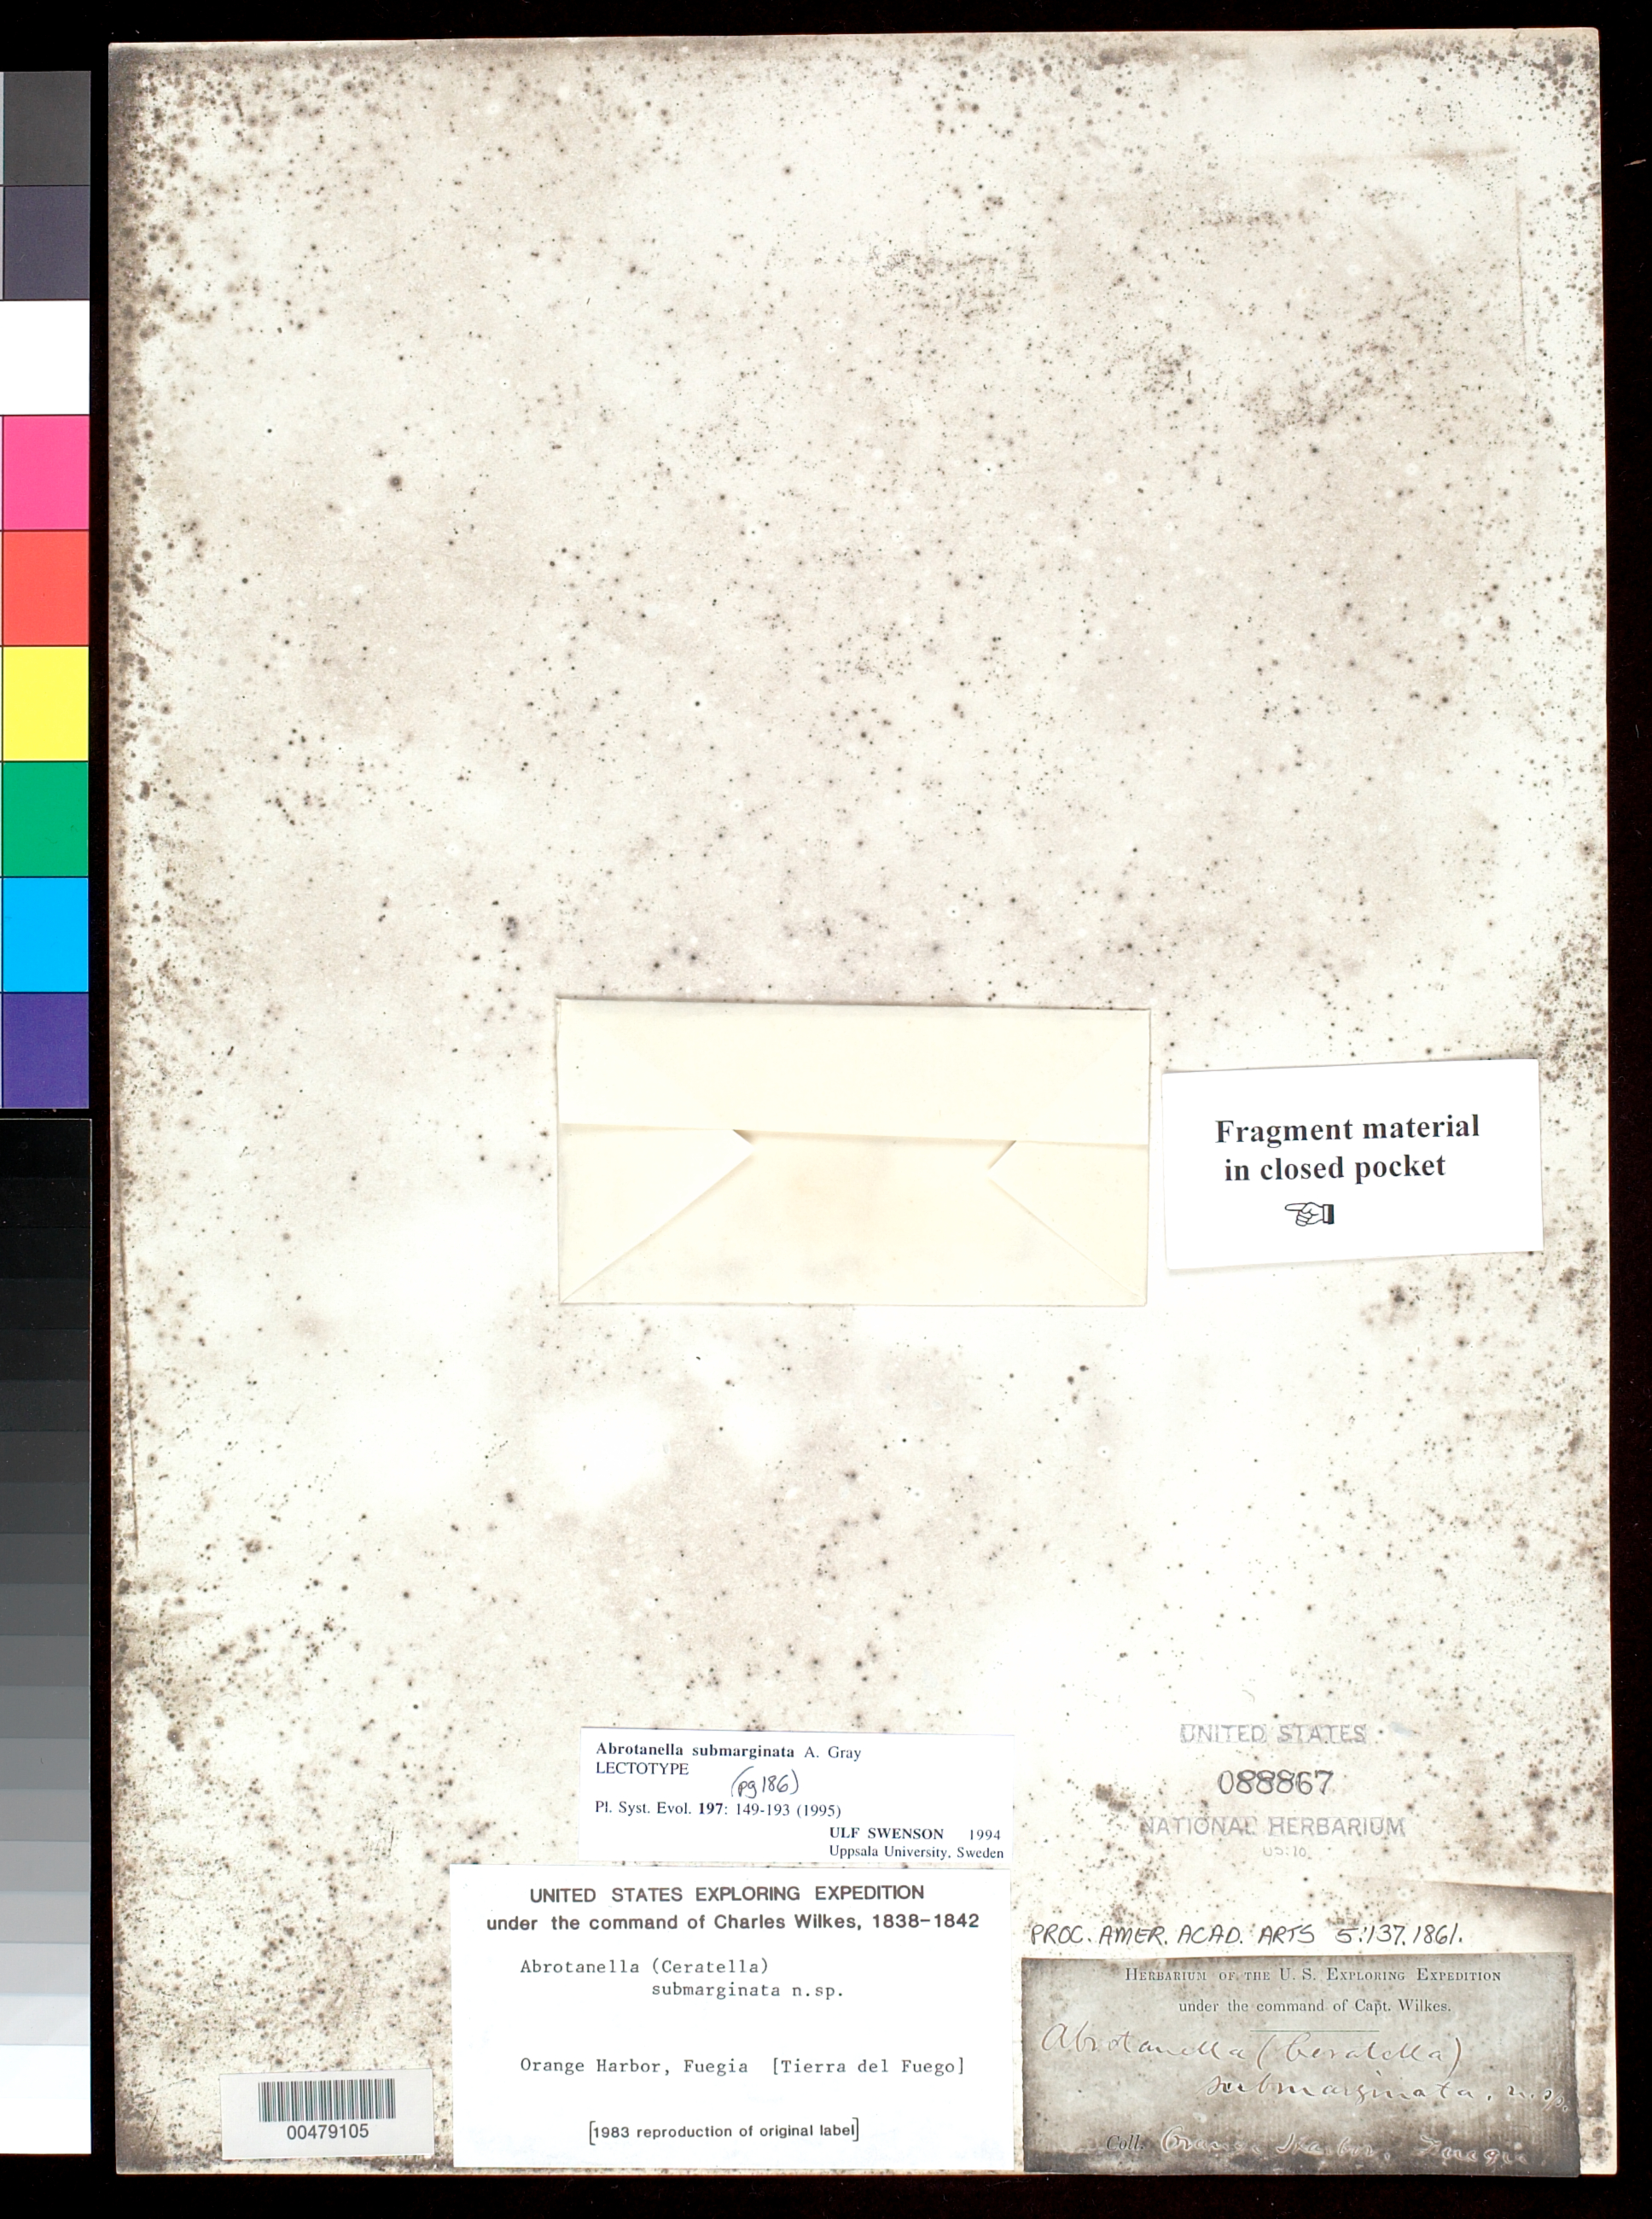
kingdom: Plantae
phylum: Tracheophyta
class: Magnoliopsida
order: Asterales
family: Asteraceae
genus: Abrotanella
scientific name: Abrotanella submarginata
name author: A. Gray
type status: Lectotype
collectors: Wilkes Explor. Exped.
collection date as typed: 1838 to -- --- 1842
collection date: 1838/1842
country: Chile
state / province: Magallanes y de la Antártica Chilena (XII)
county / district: Tierra del Fuego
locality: Orange Harbour.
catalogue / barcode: US 88867